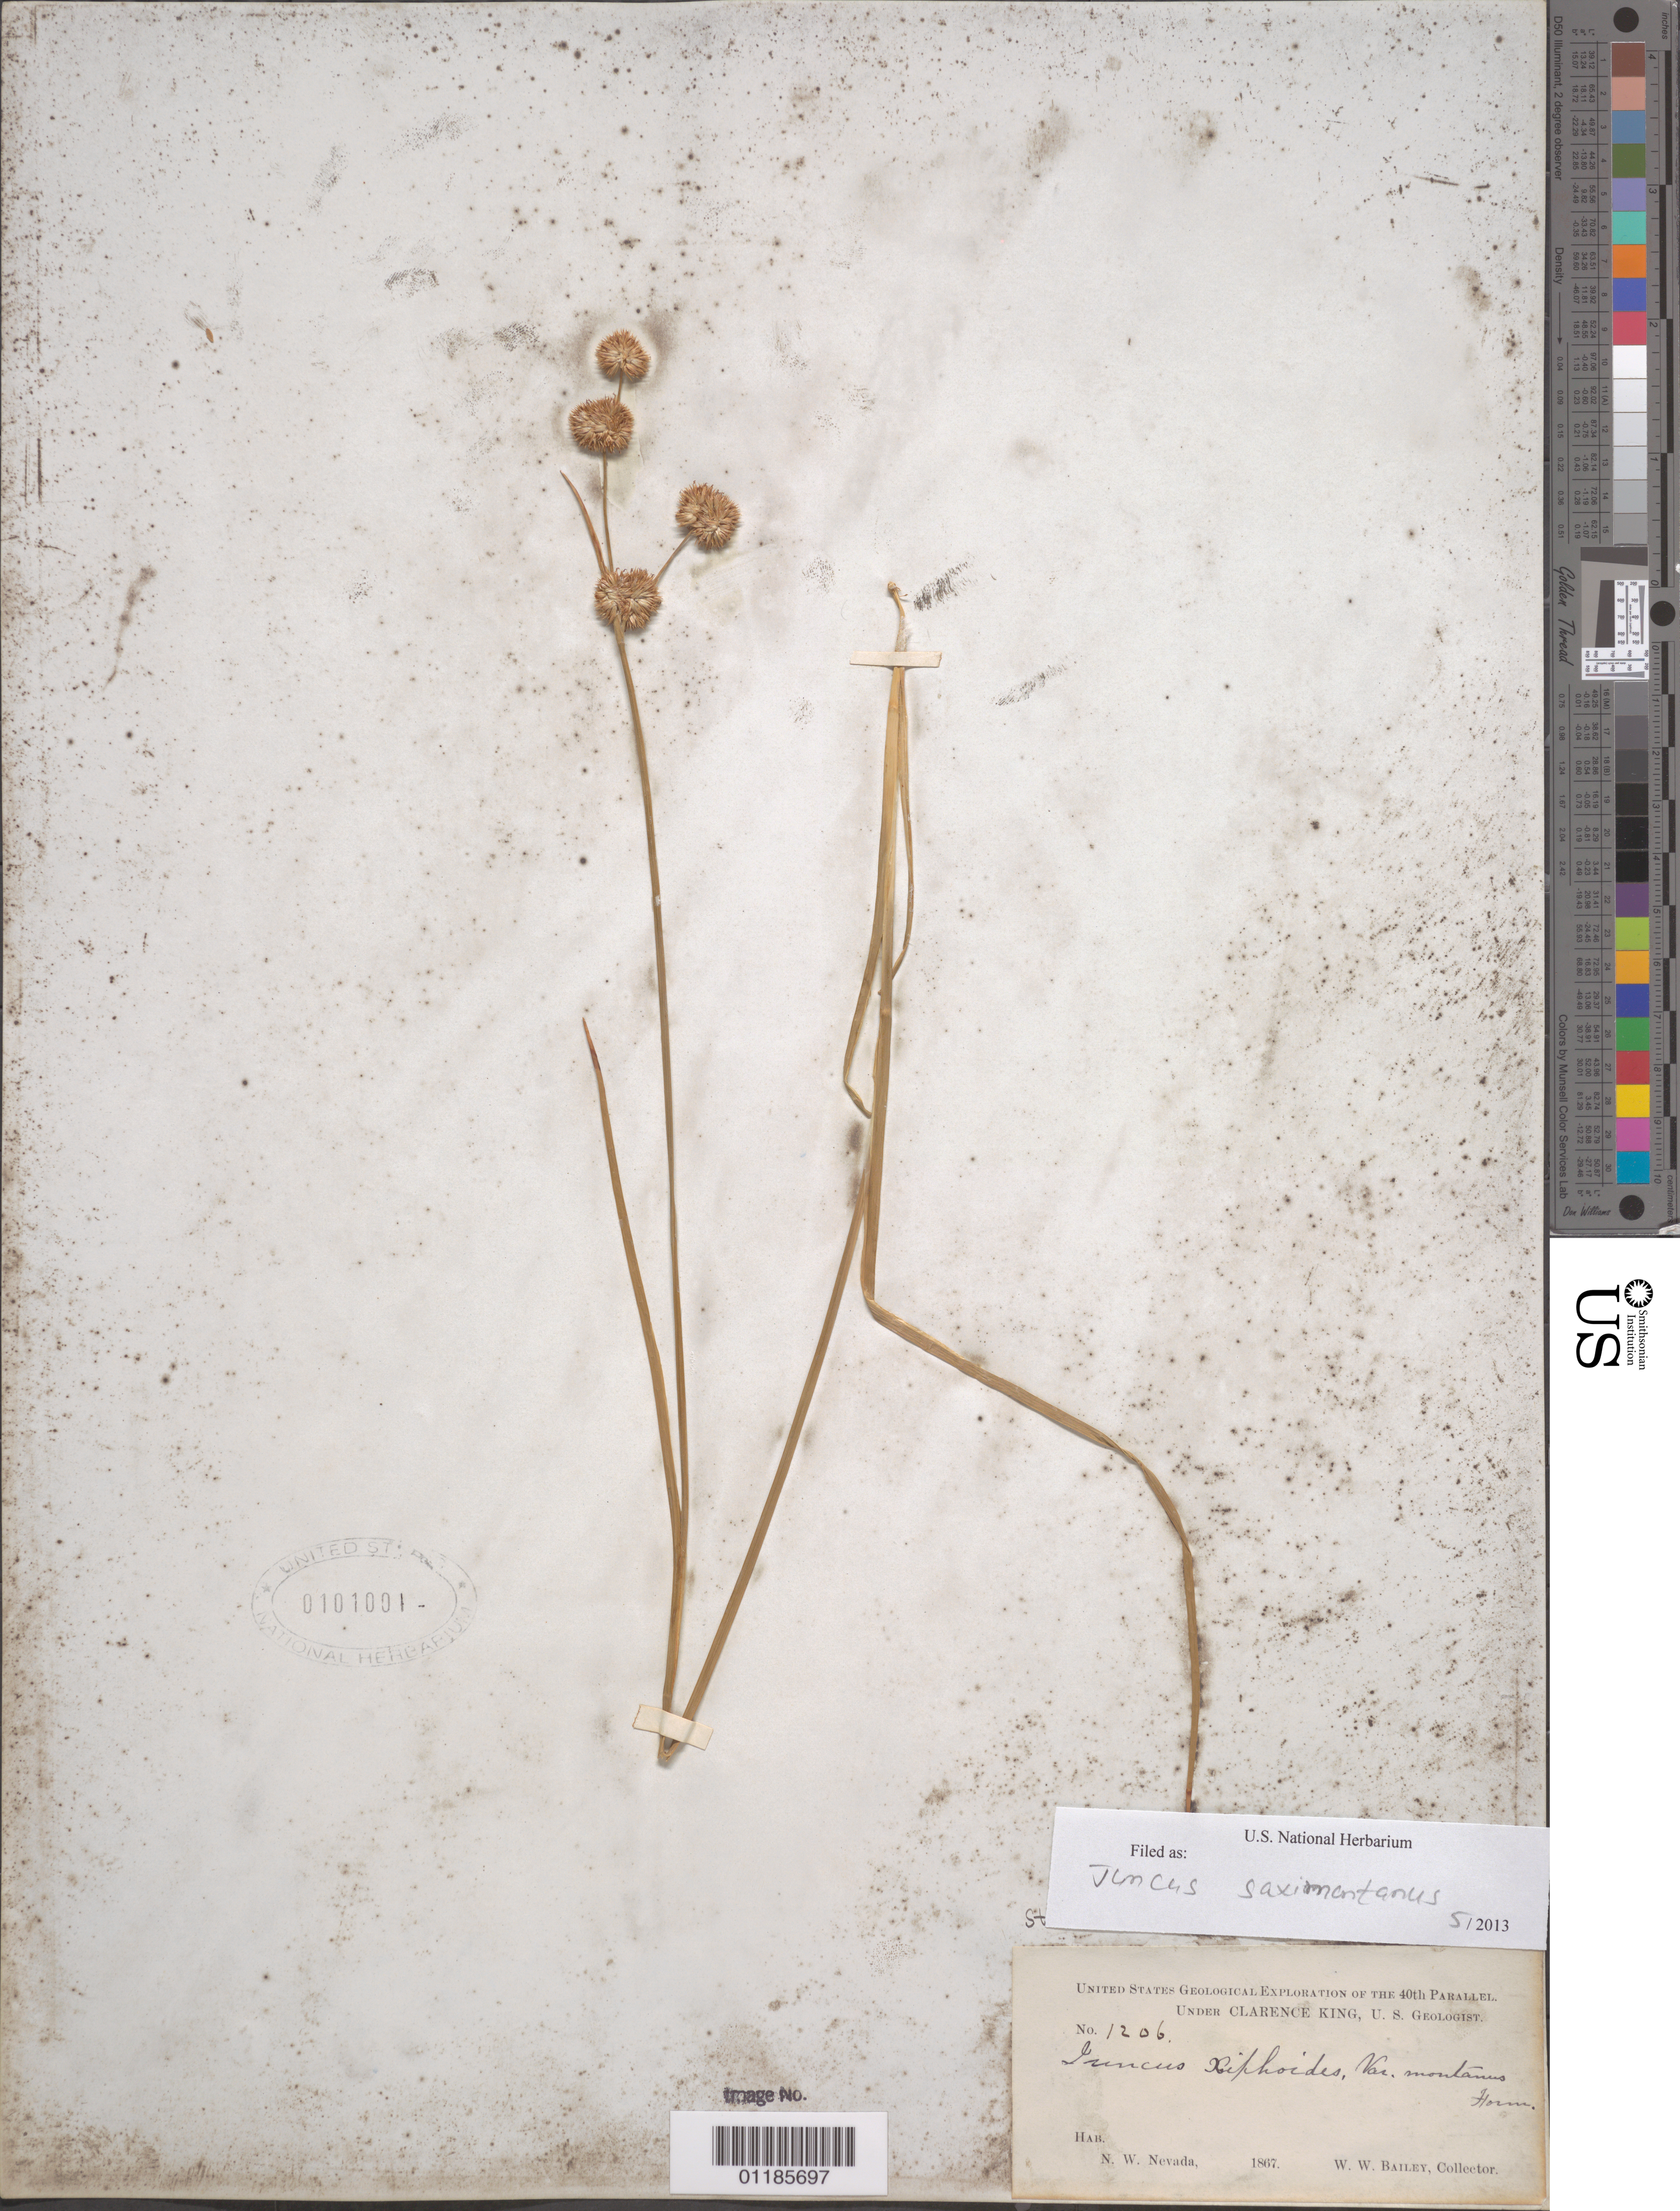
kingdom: Plantae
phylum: Tracheophyta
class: Liliopsida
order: Poales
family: Juncaceae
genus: Juncus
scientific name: Juncus saximontanus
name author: A. Nelson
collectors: W. W. Bailey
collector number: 1206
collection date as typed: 1867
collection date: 1867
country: United States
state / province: Nevada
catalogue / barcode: US 101001